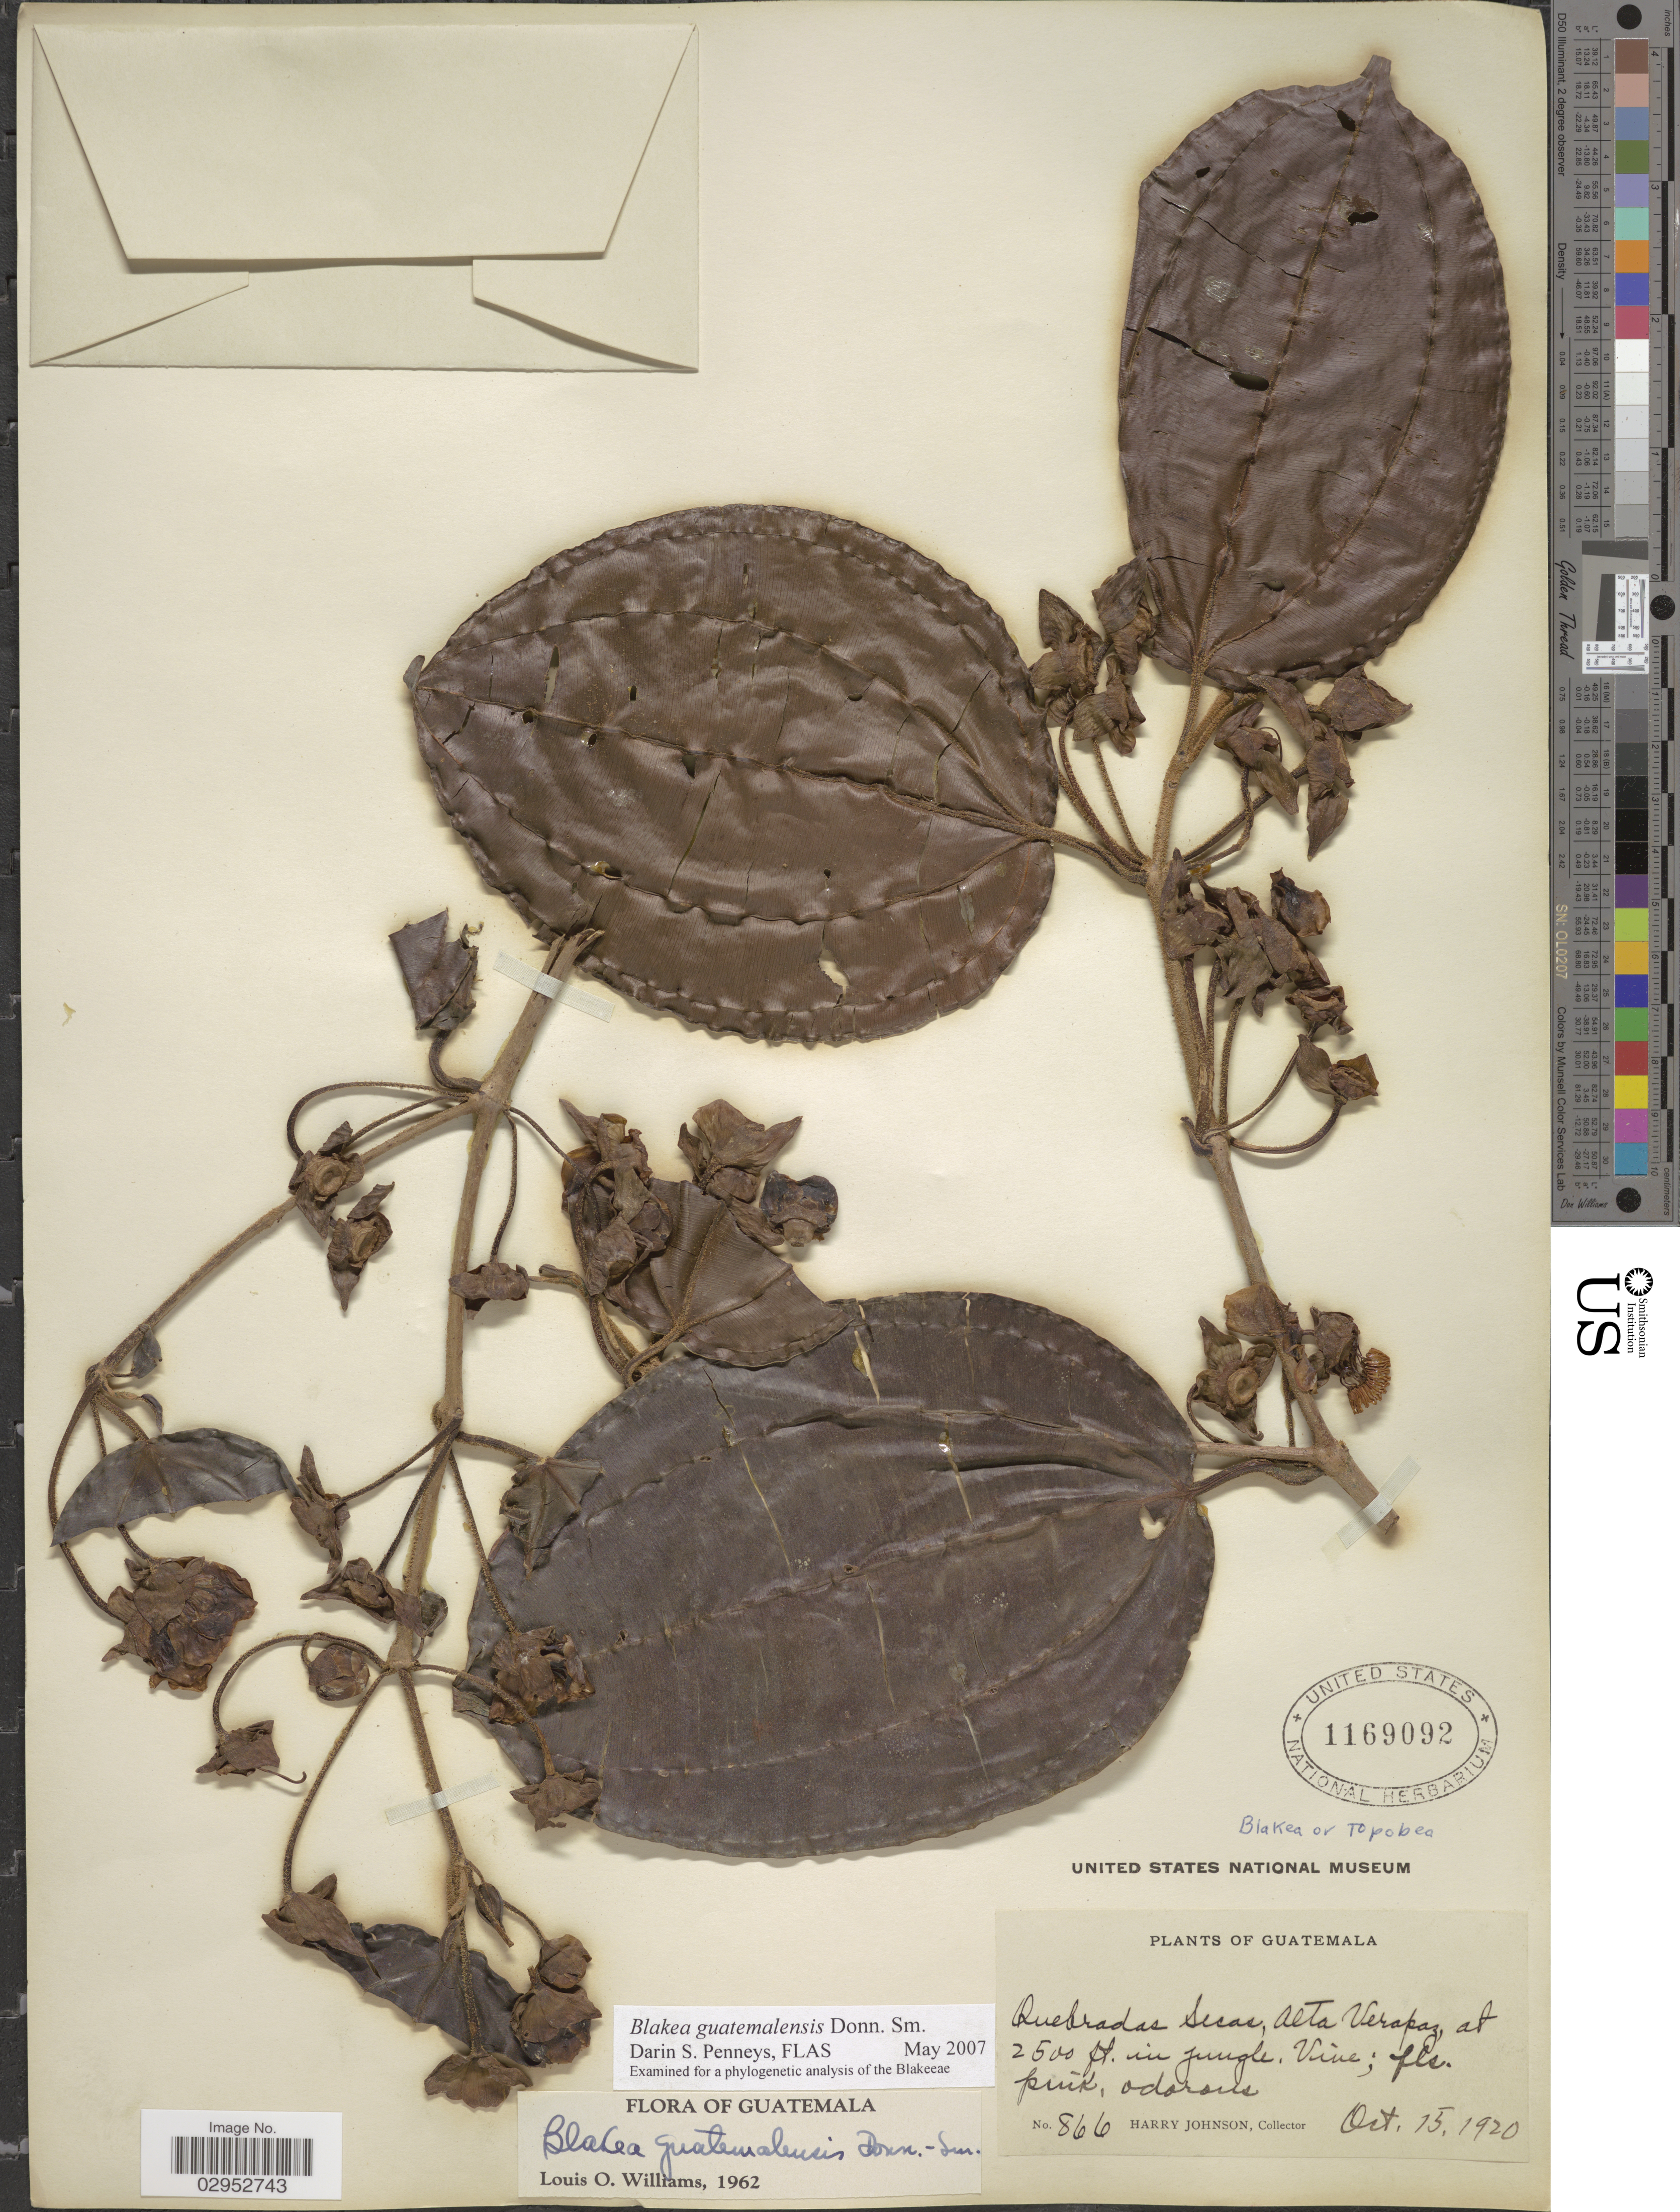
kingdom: Plantae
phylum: Tracheophyta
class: Magnoliopsida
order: Myrtales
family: Melastomataceae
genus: Blakea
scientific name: Blakea guatemalensis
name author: Donn. Sm.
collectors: H. Johnson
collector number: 866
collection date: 1920-10-15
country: Guatemala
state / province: Alta Verapaz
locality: Quebradas Secas, Alta Verapaz.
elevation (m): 762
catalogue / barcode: US 1169092